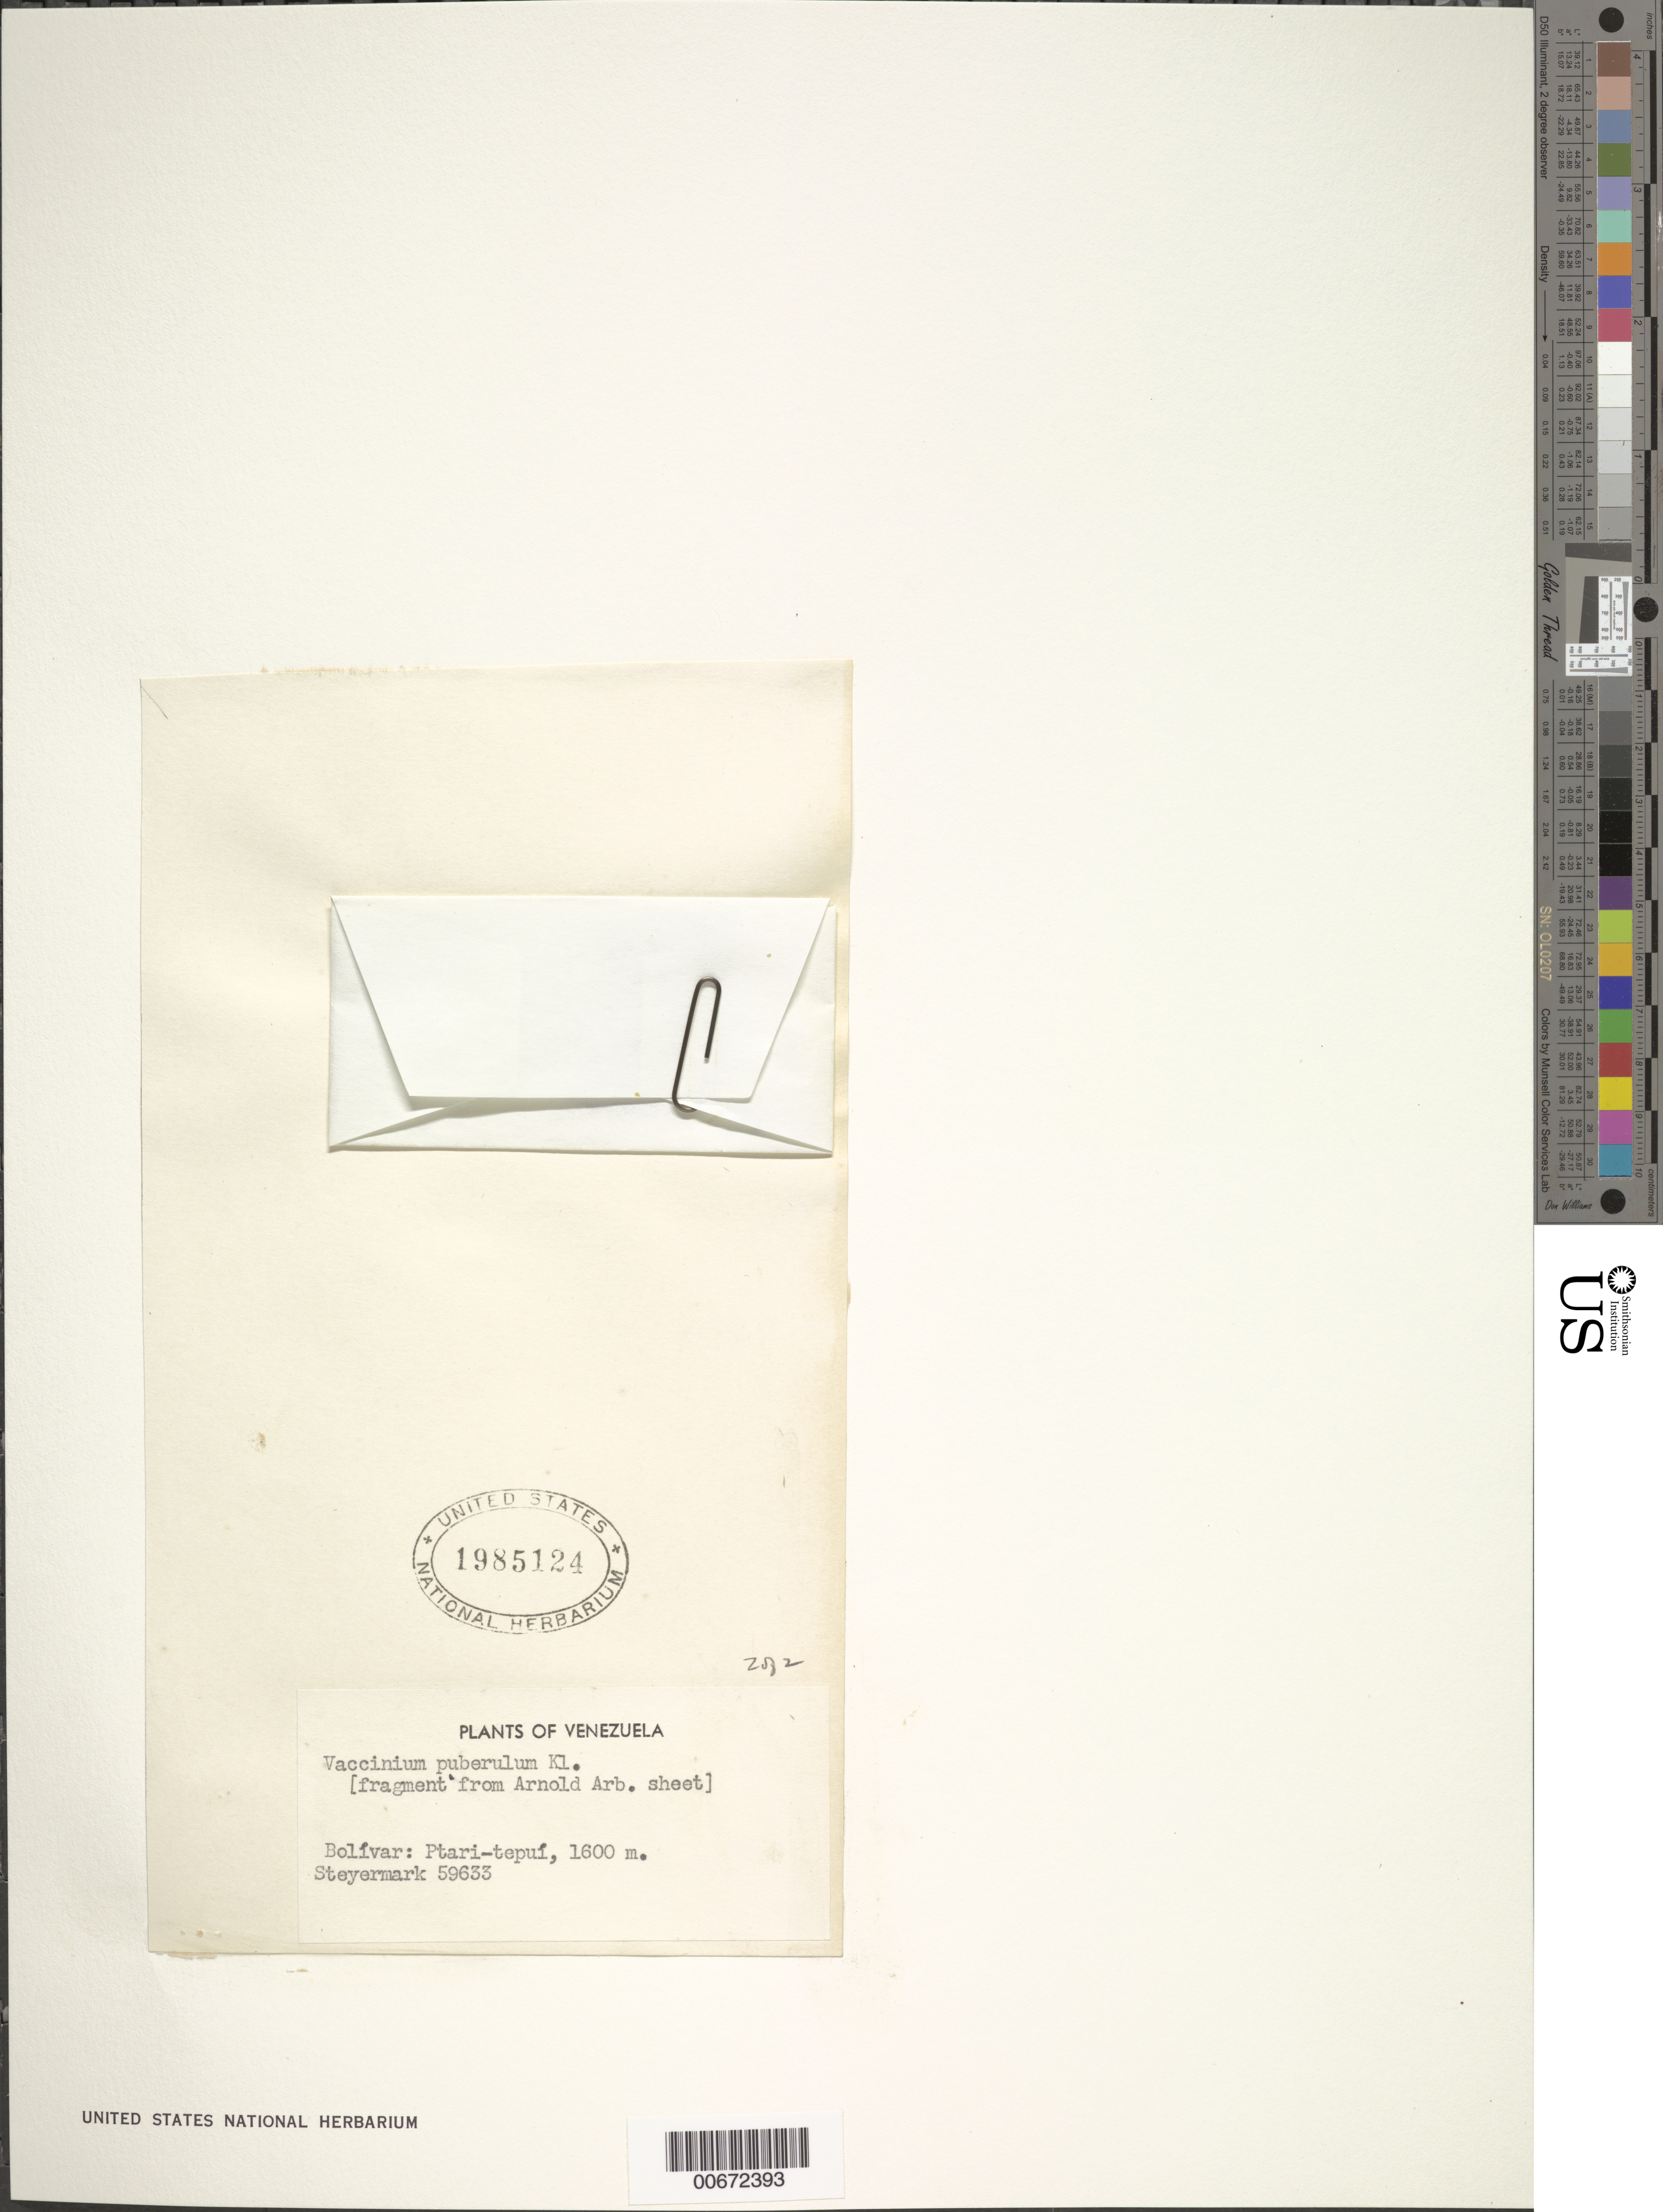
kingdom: Plantae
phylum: Tracheophyta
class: Magnoliopsida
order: Ericales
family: Ericaceae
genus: Vaccinium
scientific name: Vaccinium puberulum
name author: Klotzsch ex Meisn.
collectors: Steyermark, --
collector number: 59633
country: Venezuela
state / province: Bolivar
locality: Ptari-tepuí.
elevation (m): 1600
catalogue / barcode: US 1985124